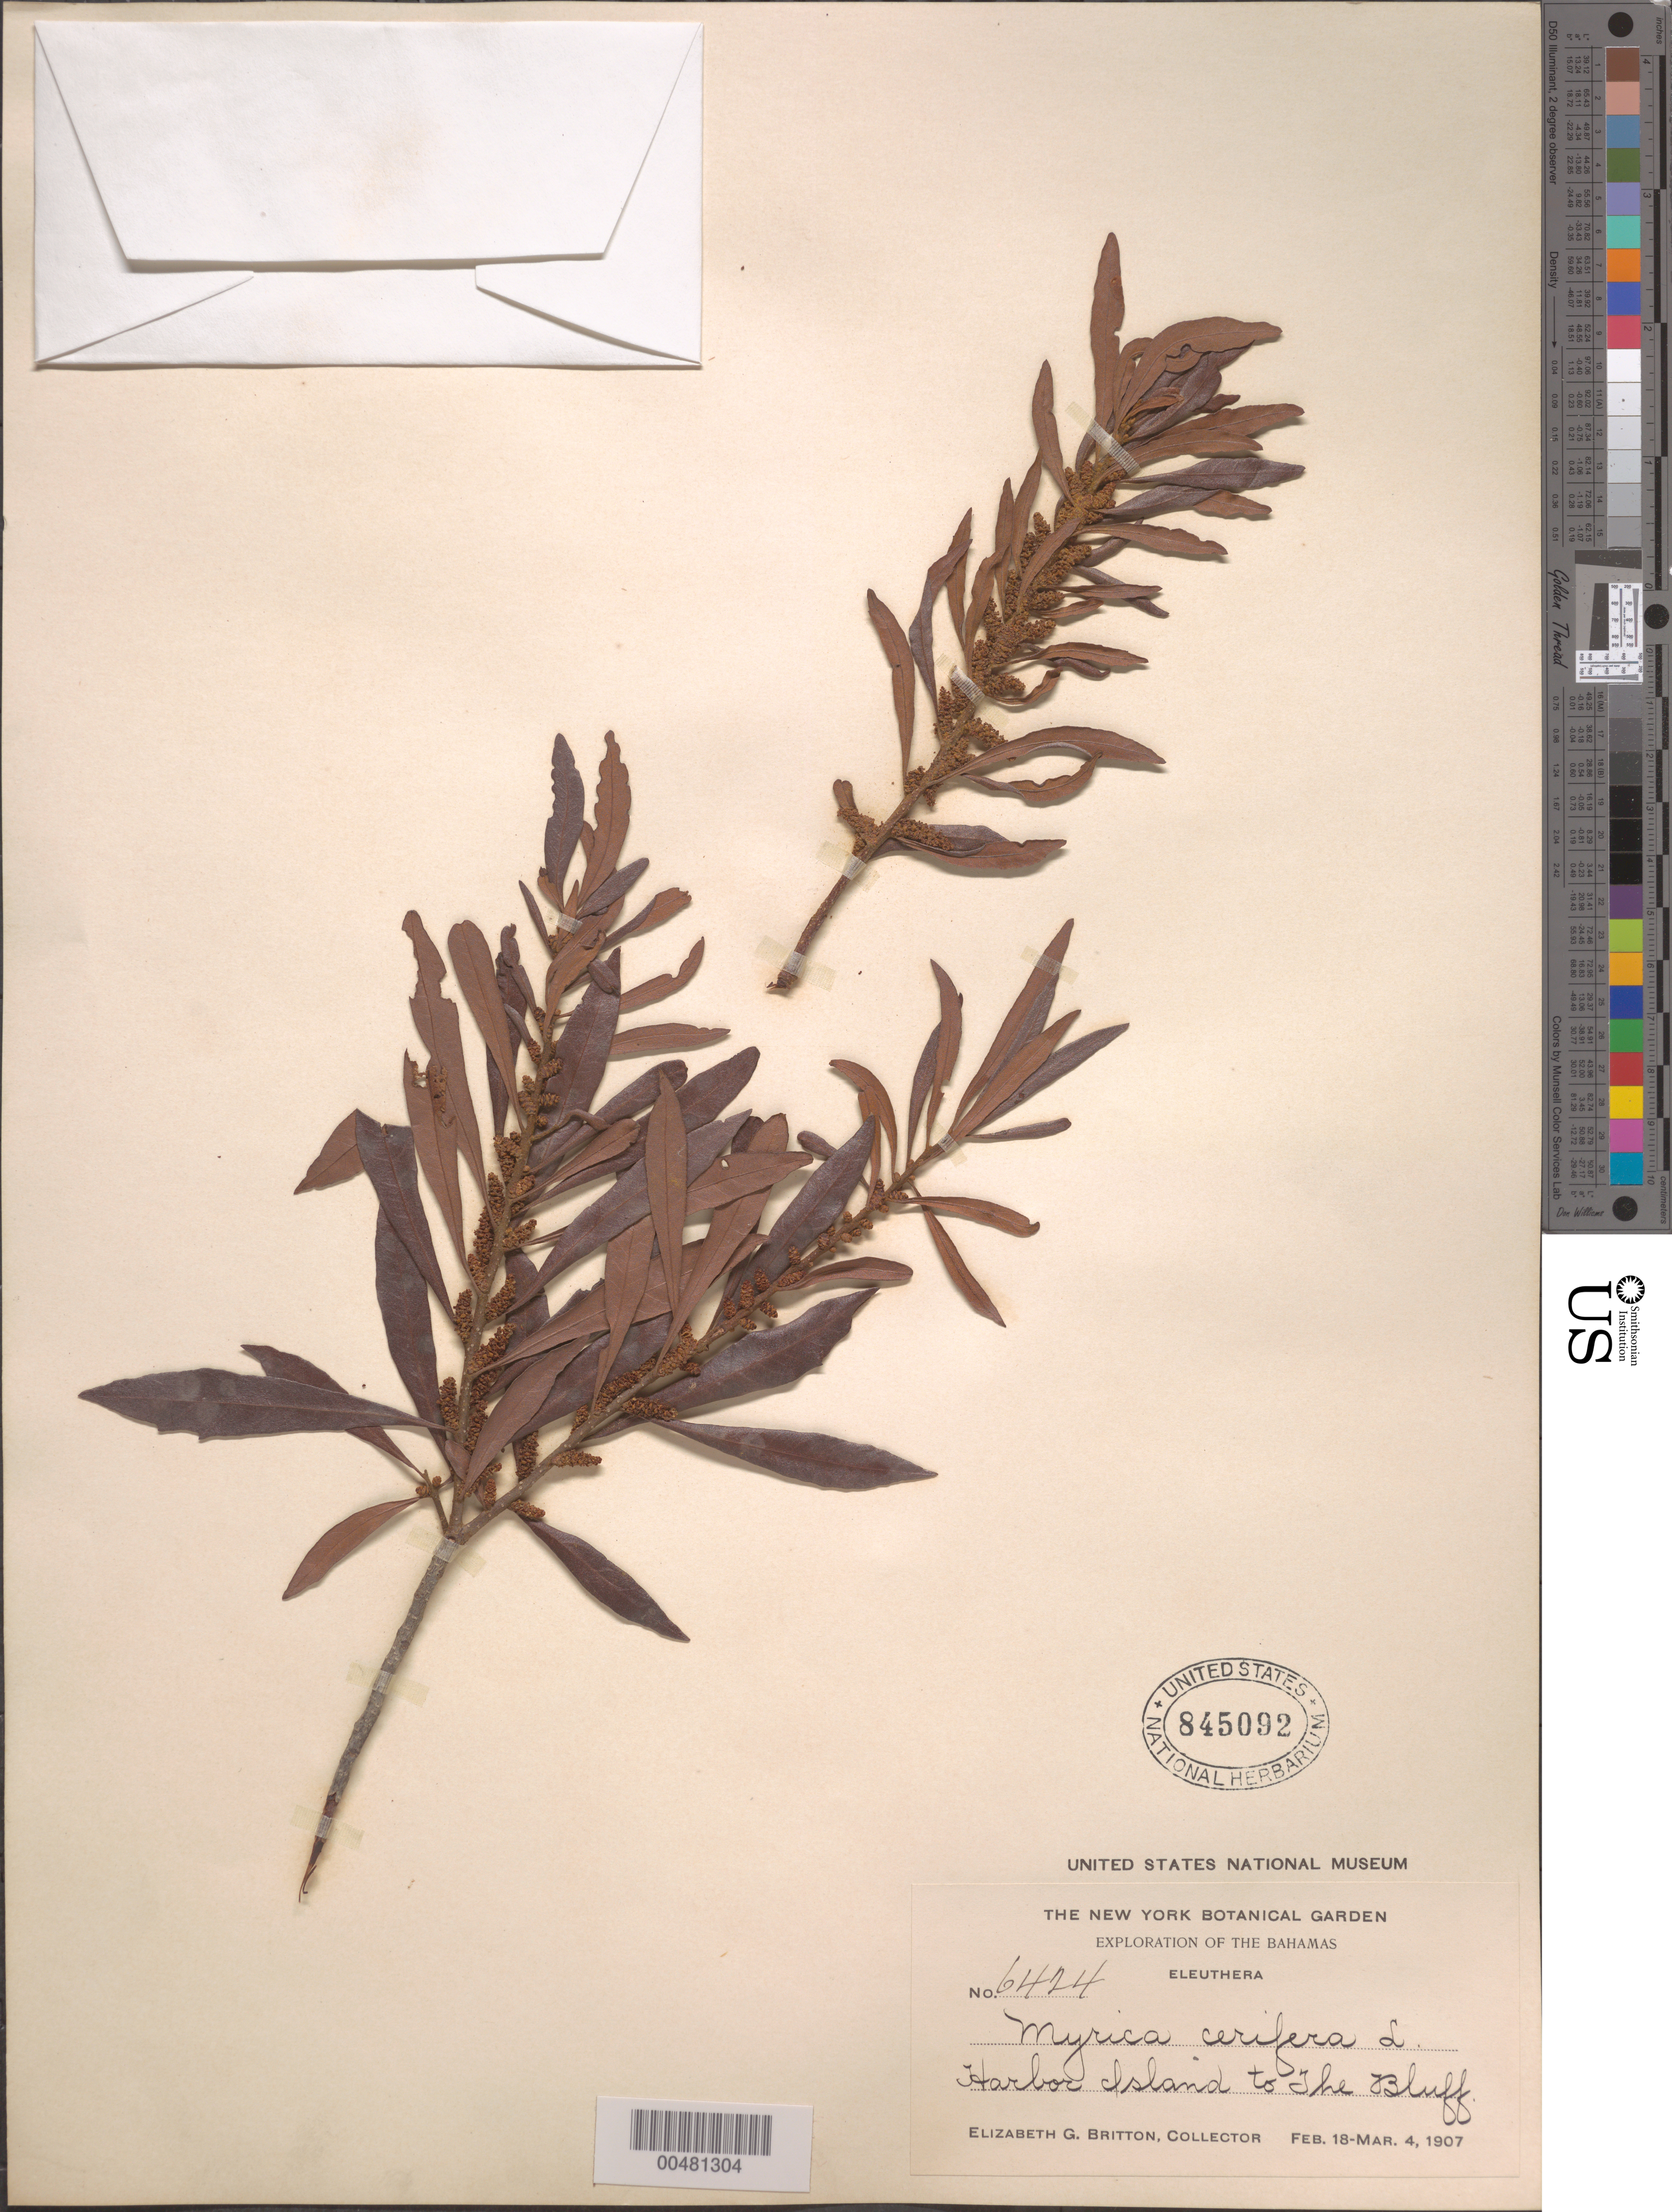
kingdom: Plantae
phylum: Tracheophyta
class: Magnoliopsida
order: Fagales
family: Myricaceae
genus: Morella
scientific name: Morella cerifera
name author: (L.) Small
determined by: Strong, M. T., (US), Smithsonian Institution - National Museum of Natural History (UNITED STATES)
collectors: E. G. Britton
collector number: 6424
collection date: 1907-02-18/1907-03-04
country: Bahamas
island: Harbour I.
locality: Harbor Island to the Bluff.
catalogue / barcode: US 845092